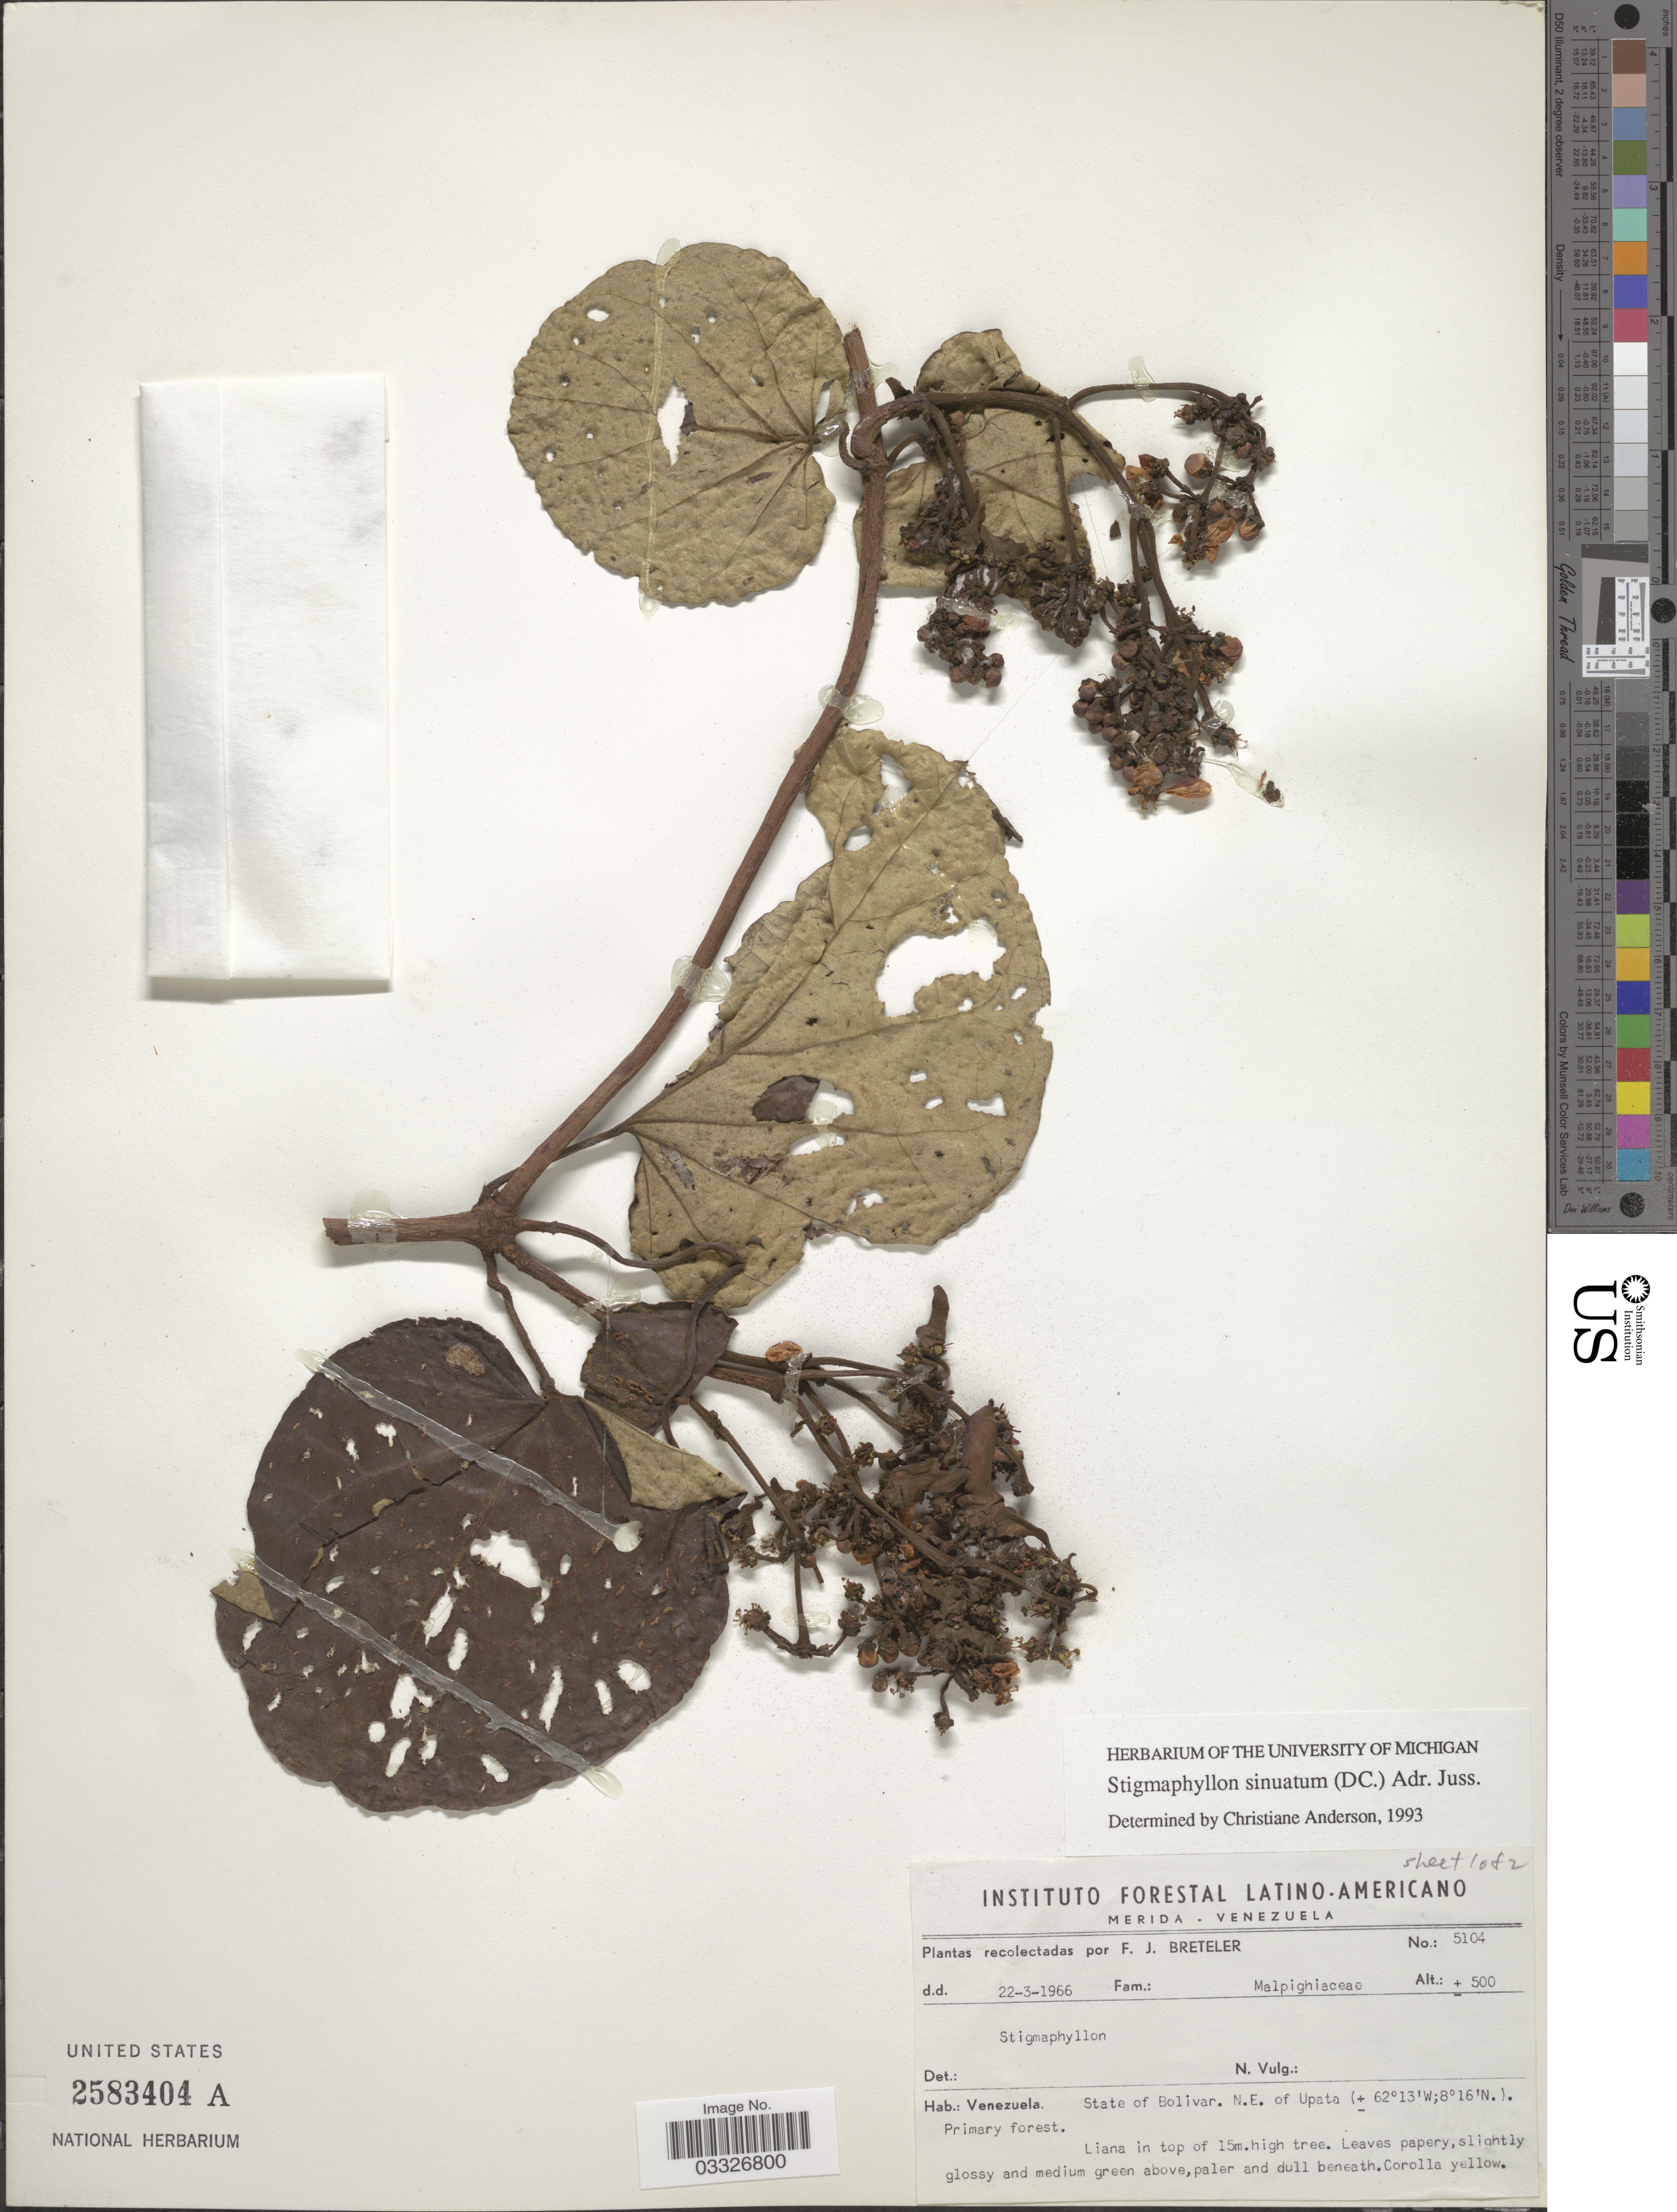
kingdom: Plantae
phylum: Tracheophyta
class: Magnoliopsida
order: Malpighiales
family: Malpighiaceae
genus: Stigmaphyllon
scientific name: Stigmaphyllon sinuatum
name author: (DC.) A. Juss.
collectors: F. J. Breteler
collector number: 5104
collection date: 1966-03-22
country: Venezuela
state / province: Bolivar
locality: N.E. of Upata.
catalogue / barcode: US 2583404A